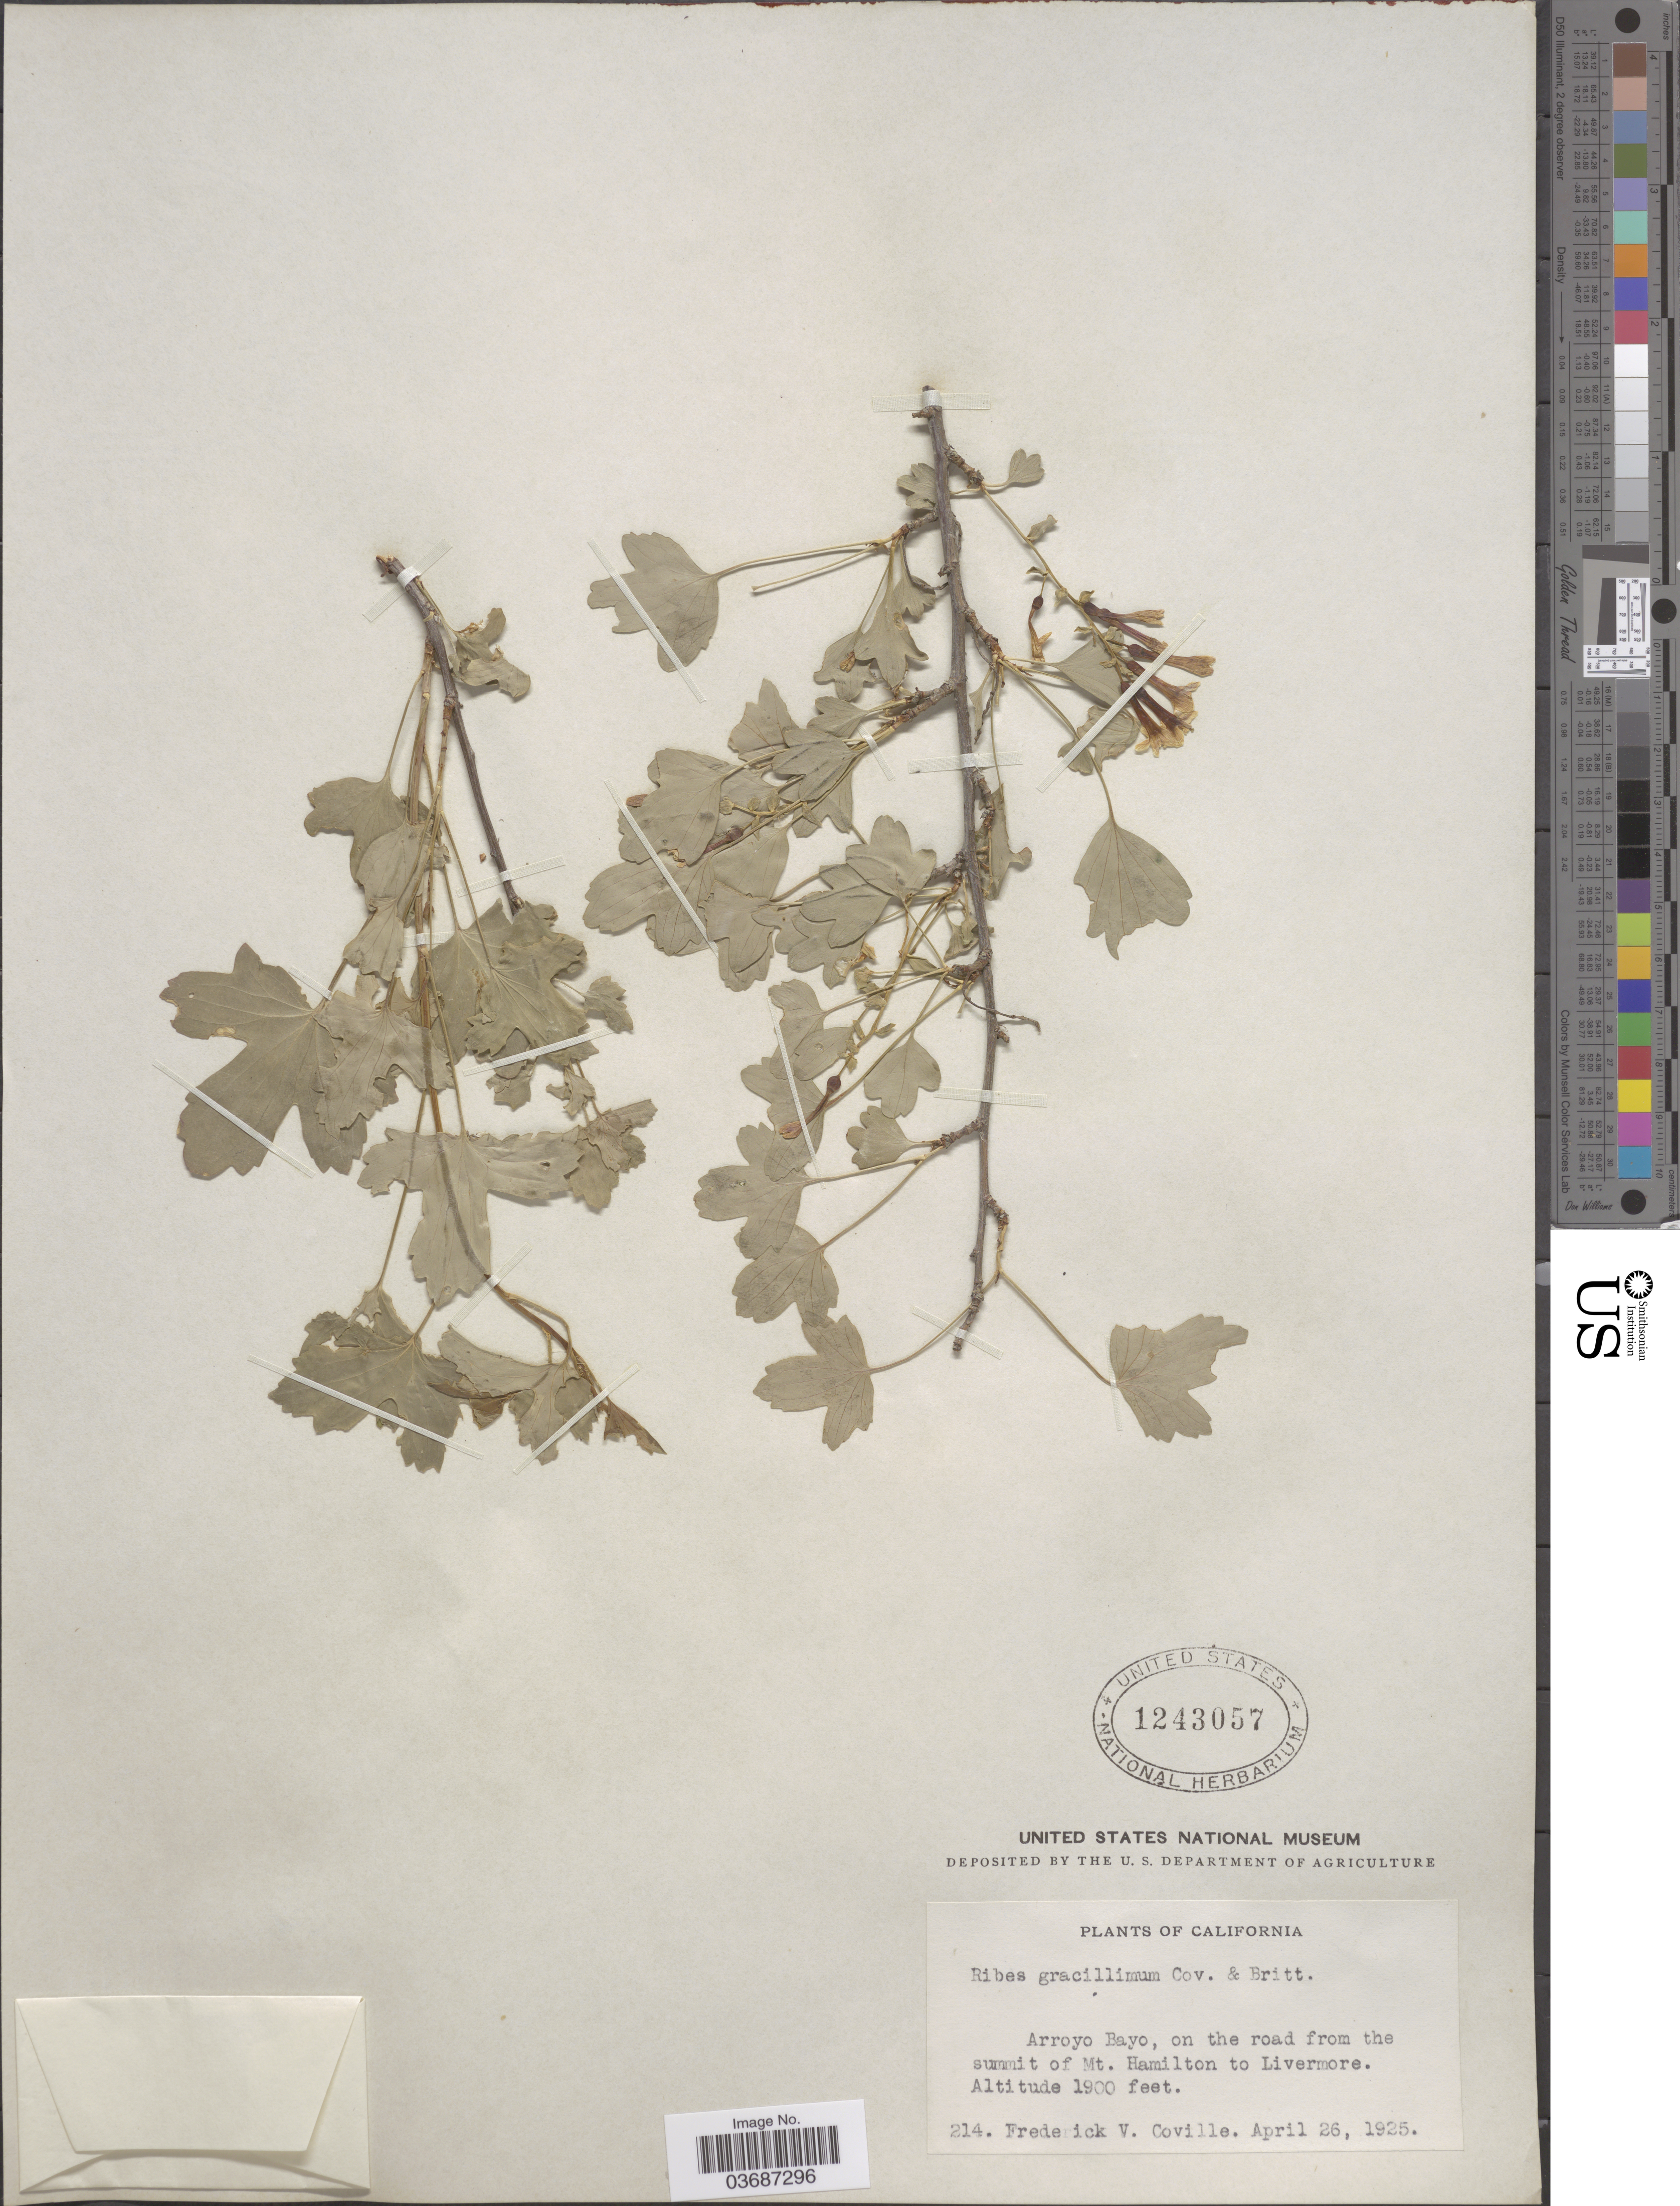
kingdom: Plantae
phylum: Tracheophyta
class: Magnoliopsida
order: Saxifragales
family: Grossulariaceae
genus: Ribes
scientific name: Ribes gracillimum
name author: Coville & Britton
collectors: F. V. Coville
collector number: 214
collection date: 1925-04-26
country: United States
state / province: California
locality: Arroyo Bayo, on the road from the summit of Mt. Hamilton to Livermore.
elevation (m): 579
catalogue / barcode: US 1243057